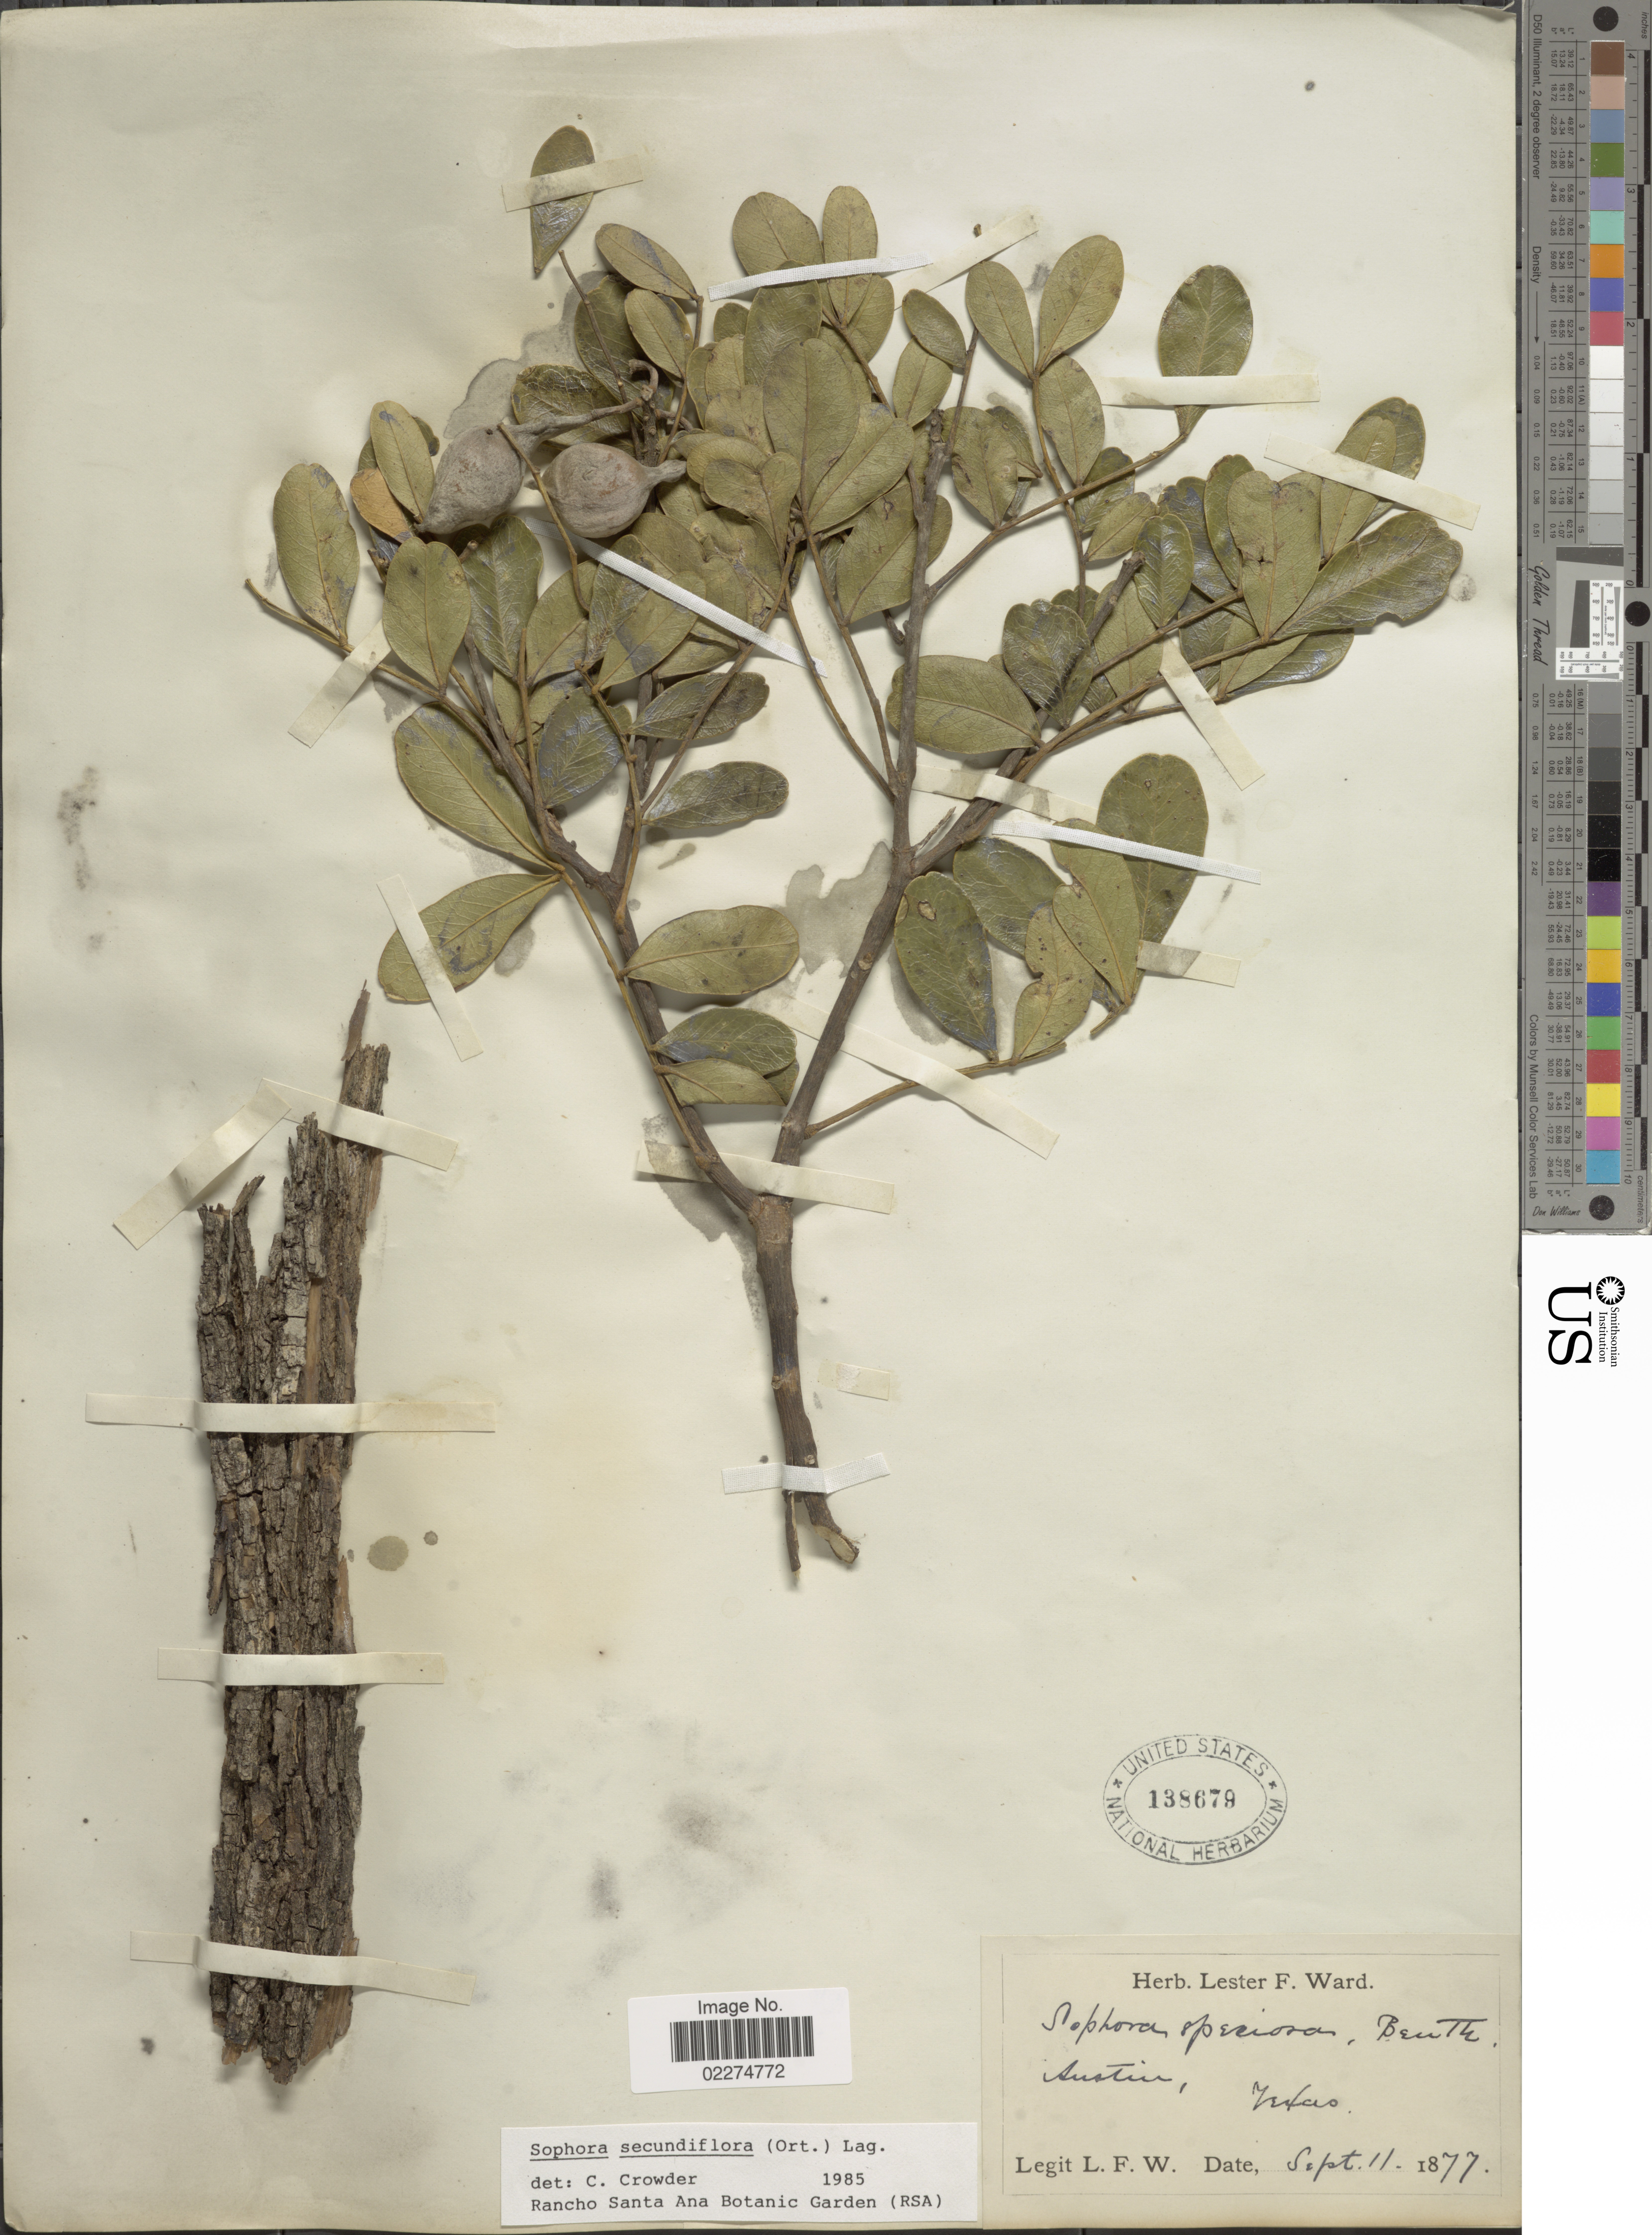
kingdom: Plantae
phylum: Tracheophyta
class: Magnoliopsida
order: Fabales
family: Fabaceae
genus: Dermatophyllum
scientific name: Dermatophyllum secundiflorum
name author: (Ortega) Gandhi & Reveal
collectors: L. F. Ward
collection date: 1877-09-11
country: United States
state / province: Texas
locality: Austin, Texas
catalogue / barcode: US 138679